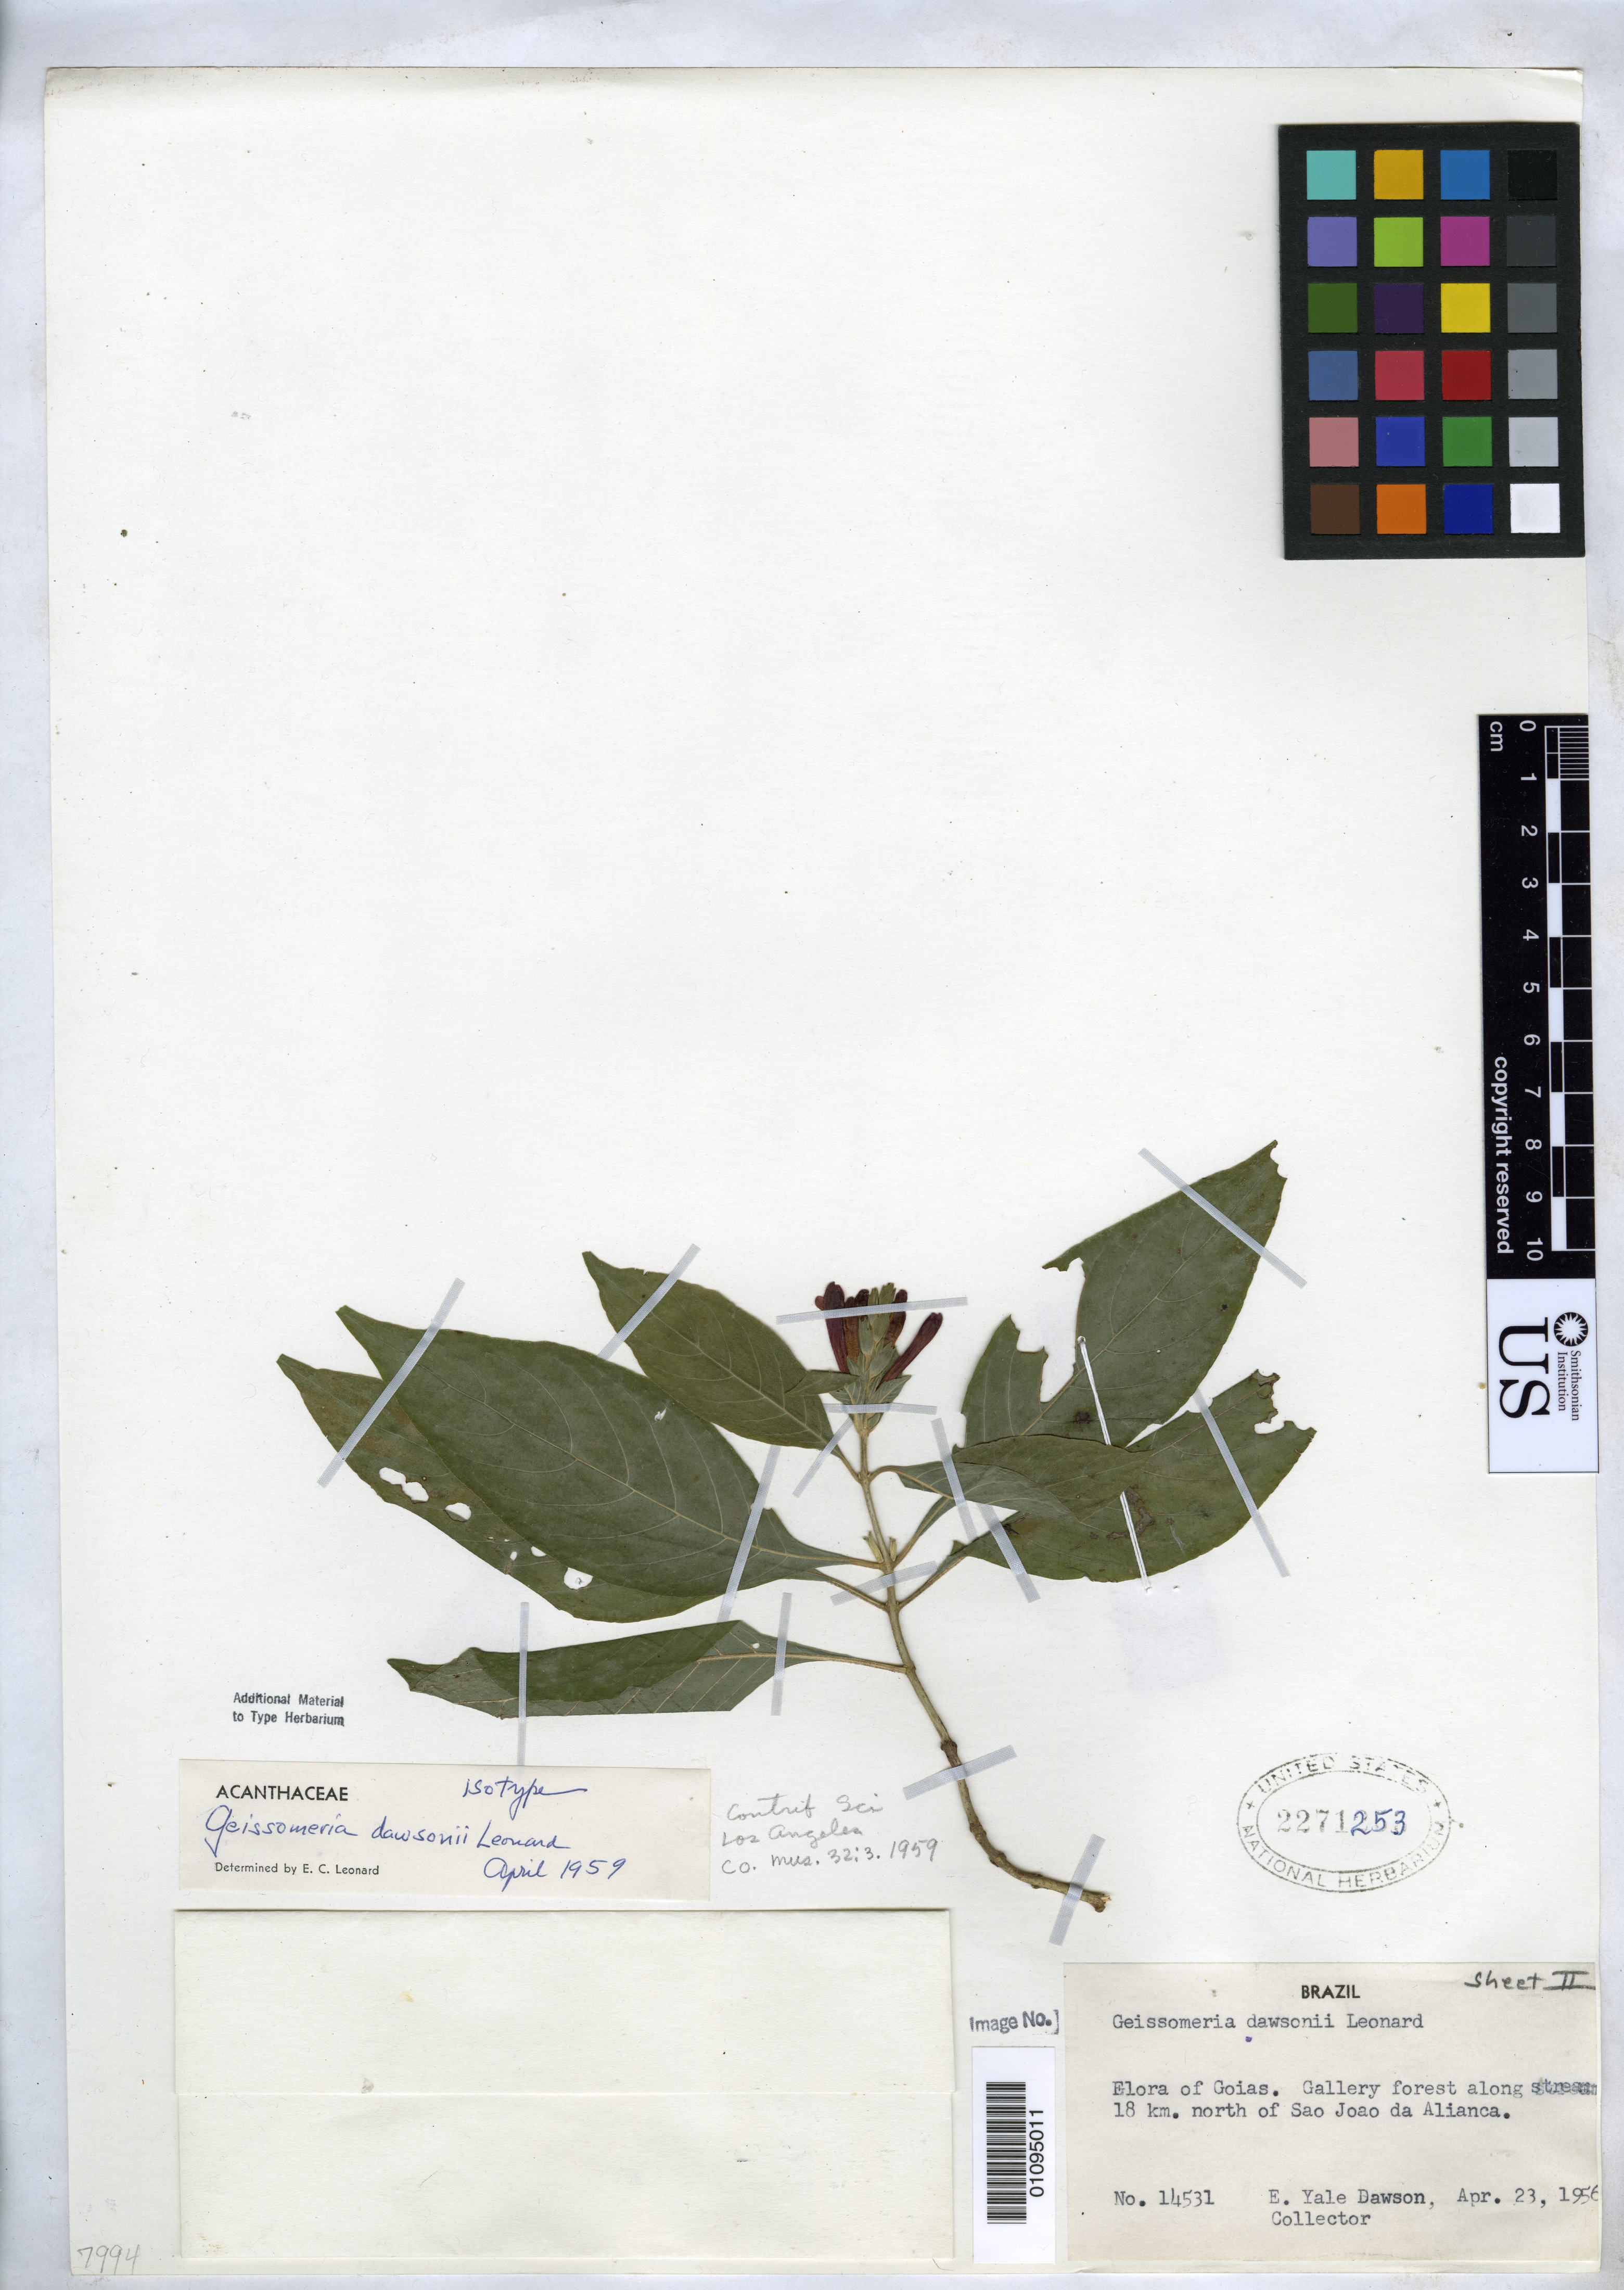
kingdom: Plantae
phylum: Tracheophyta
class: Magnoliopsida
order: Lamiales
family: Acanthaceae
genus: Geissomeria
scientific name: Geissomeria dawsonii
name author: Leonard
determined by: Leonard, Emery C., (US)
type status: Isotype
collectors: E. Y. Dawson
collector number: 14531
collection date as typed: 23 Apr 1956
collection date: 1956-04-23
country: Brazil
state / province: Goiás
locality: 18 km north of Sao Joao da Alianca.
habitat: Gallery forest along stream.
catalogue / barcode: US 2271253